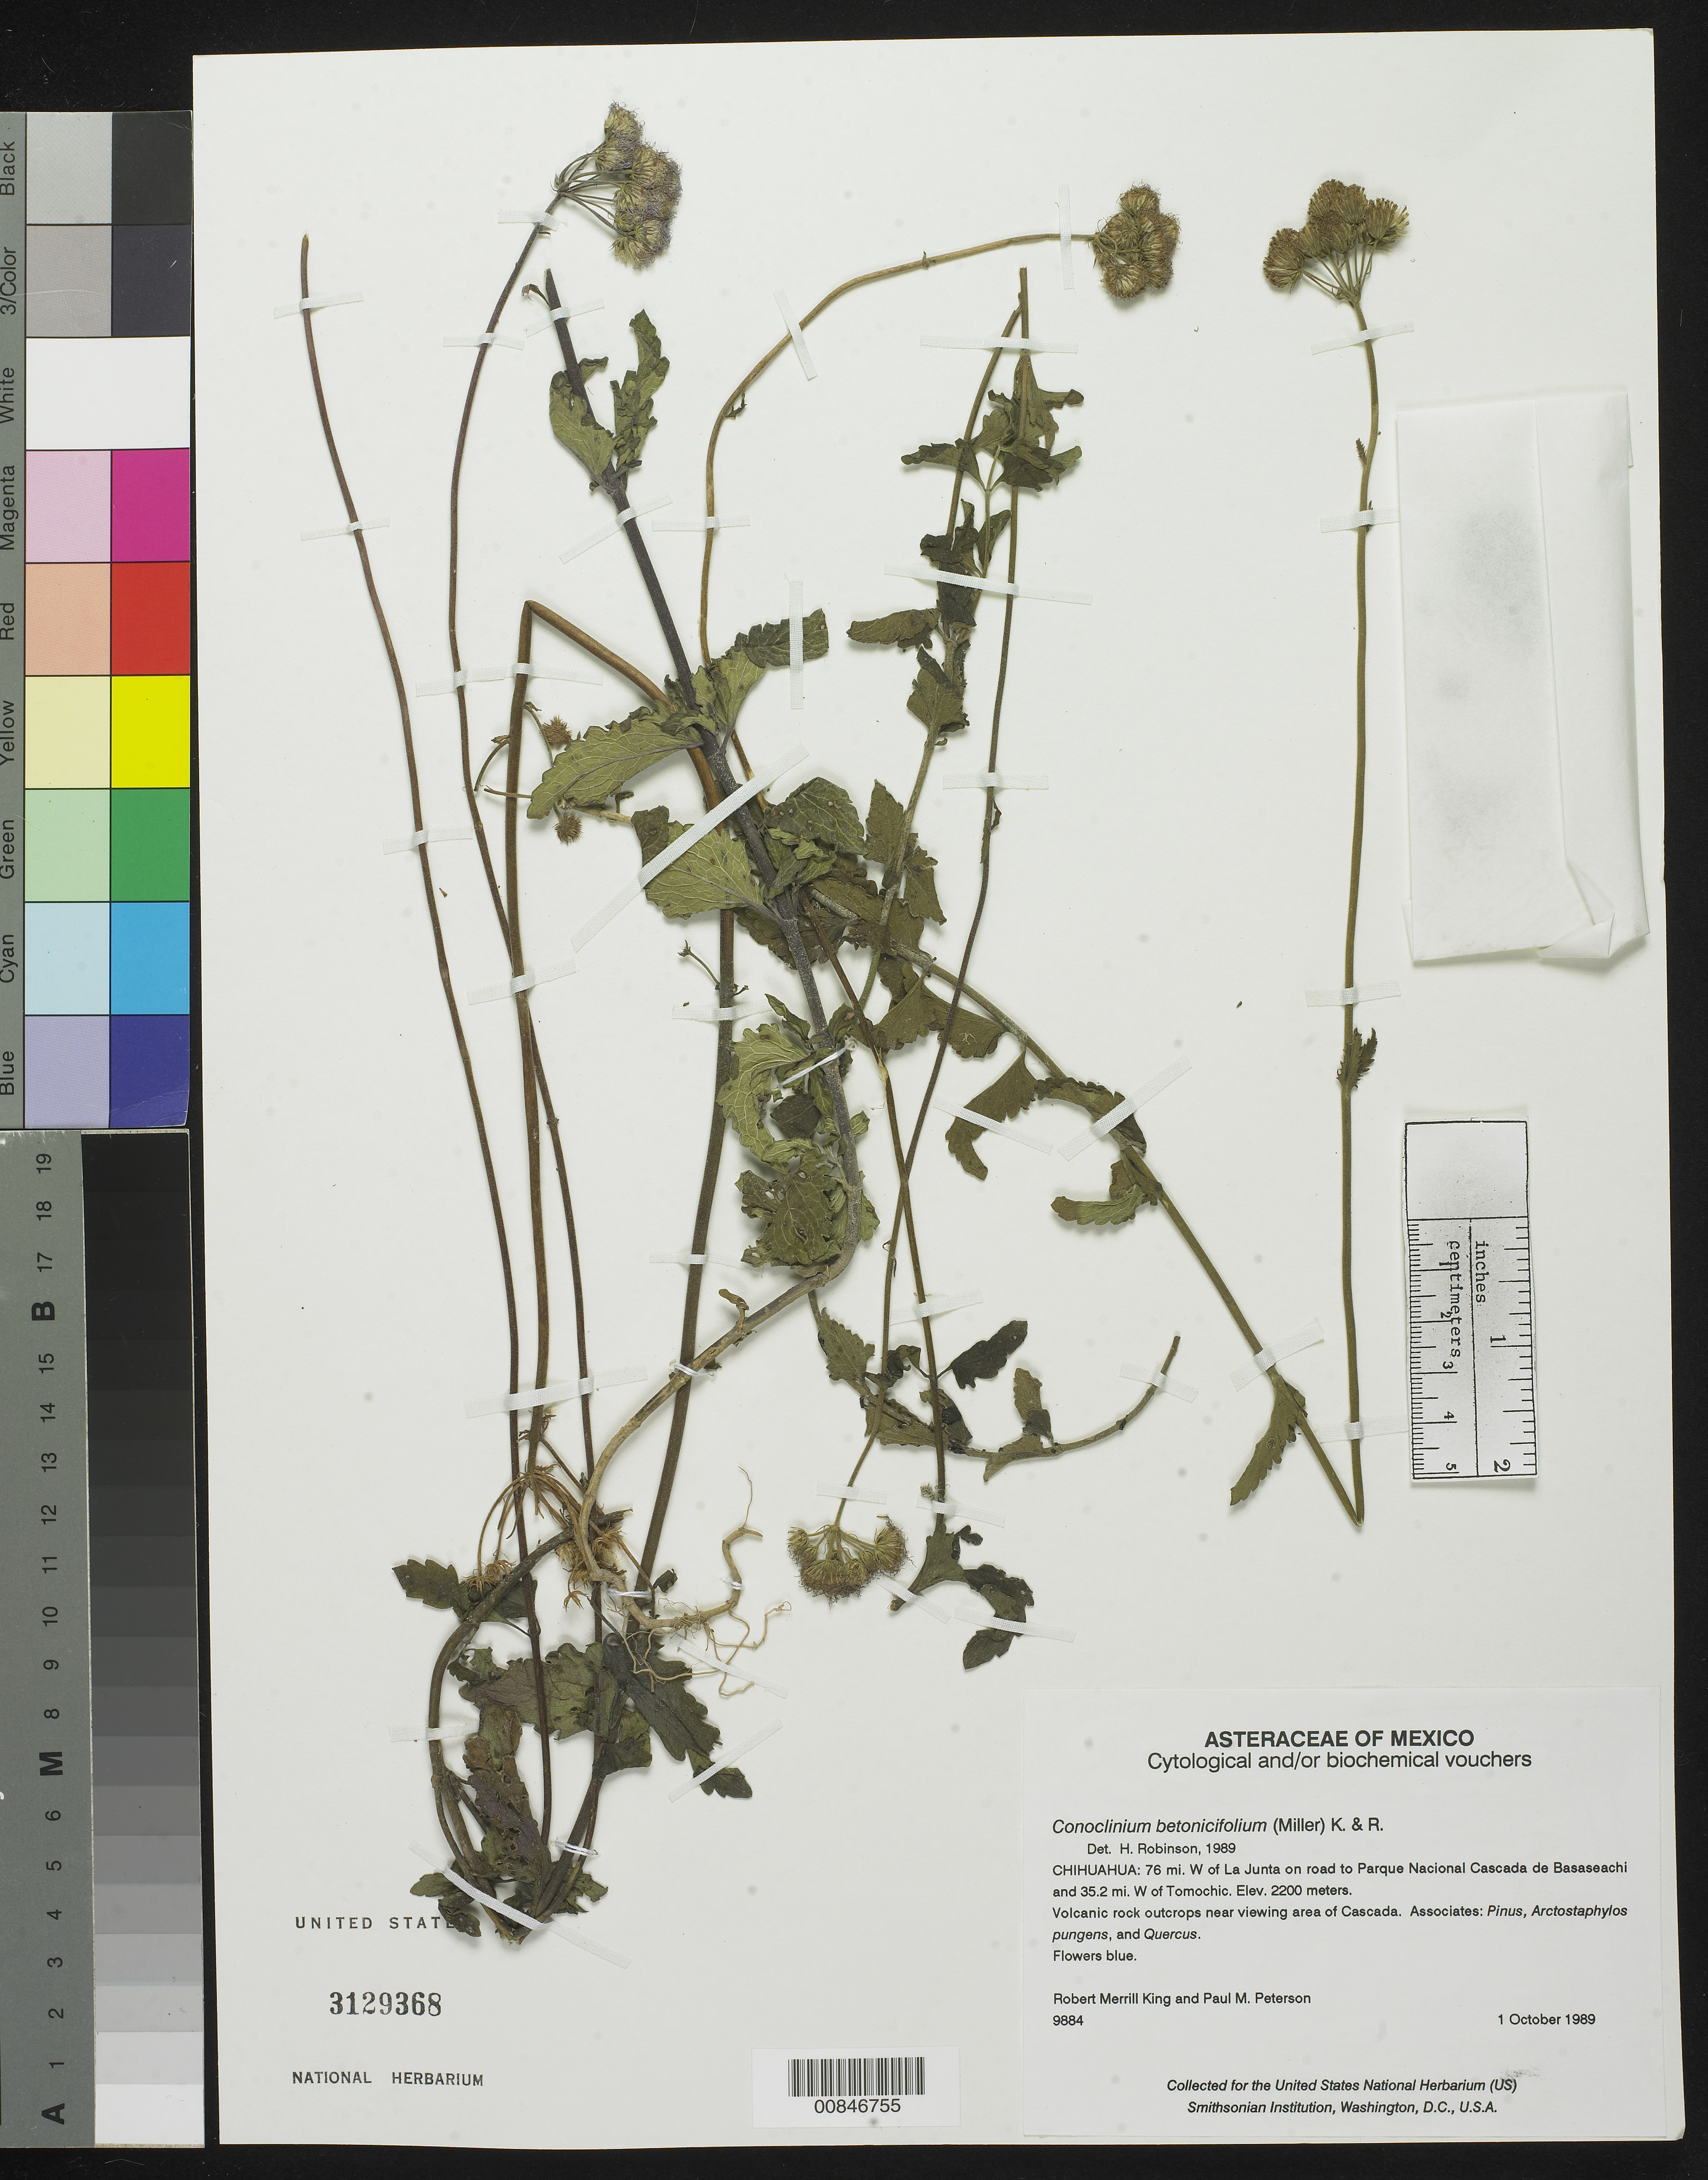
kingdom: Plantae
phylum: Tracheophyta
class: Magnoliopsida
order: Asterales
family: Asteraceae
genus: Conoclinium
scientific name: Conoclinium betonicifolium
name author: (Mill.) R.M. King & H. Rob.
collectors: R. M. King & P. M. Peterson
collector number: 9884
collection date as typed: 01 Oct 1989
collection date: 1989-10-01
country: Mexico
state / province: Chihuahua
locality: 76 mi. W of La Junta on road to Parque Nacional Cascada de Basaseachic and 35.2 mi. W of Tomochic.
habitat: Volcanic rock outcrops near viewing area of cascada. Associates: Pinus, Arctostaphylos pungens, and Quercus.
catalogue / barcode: US 3129368